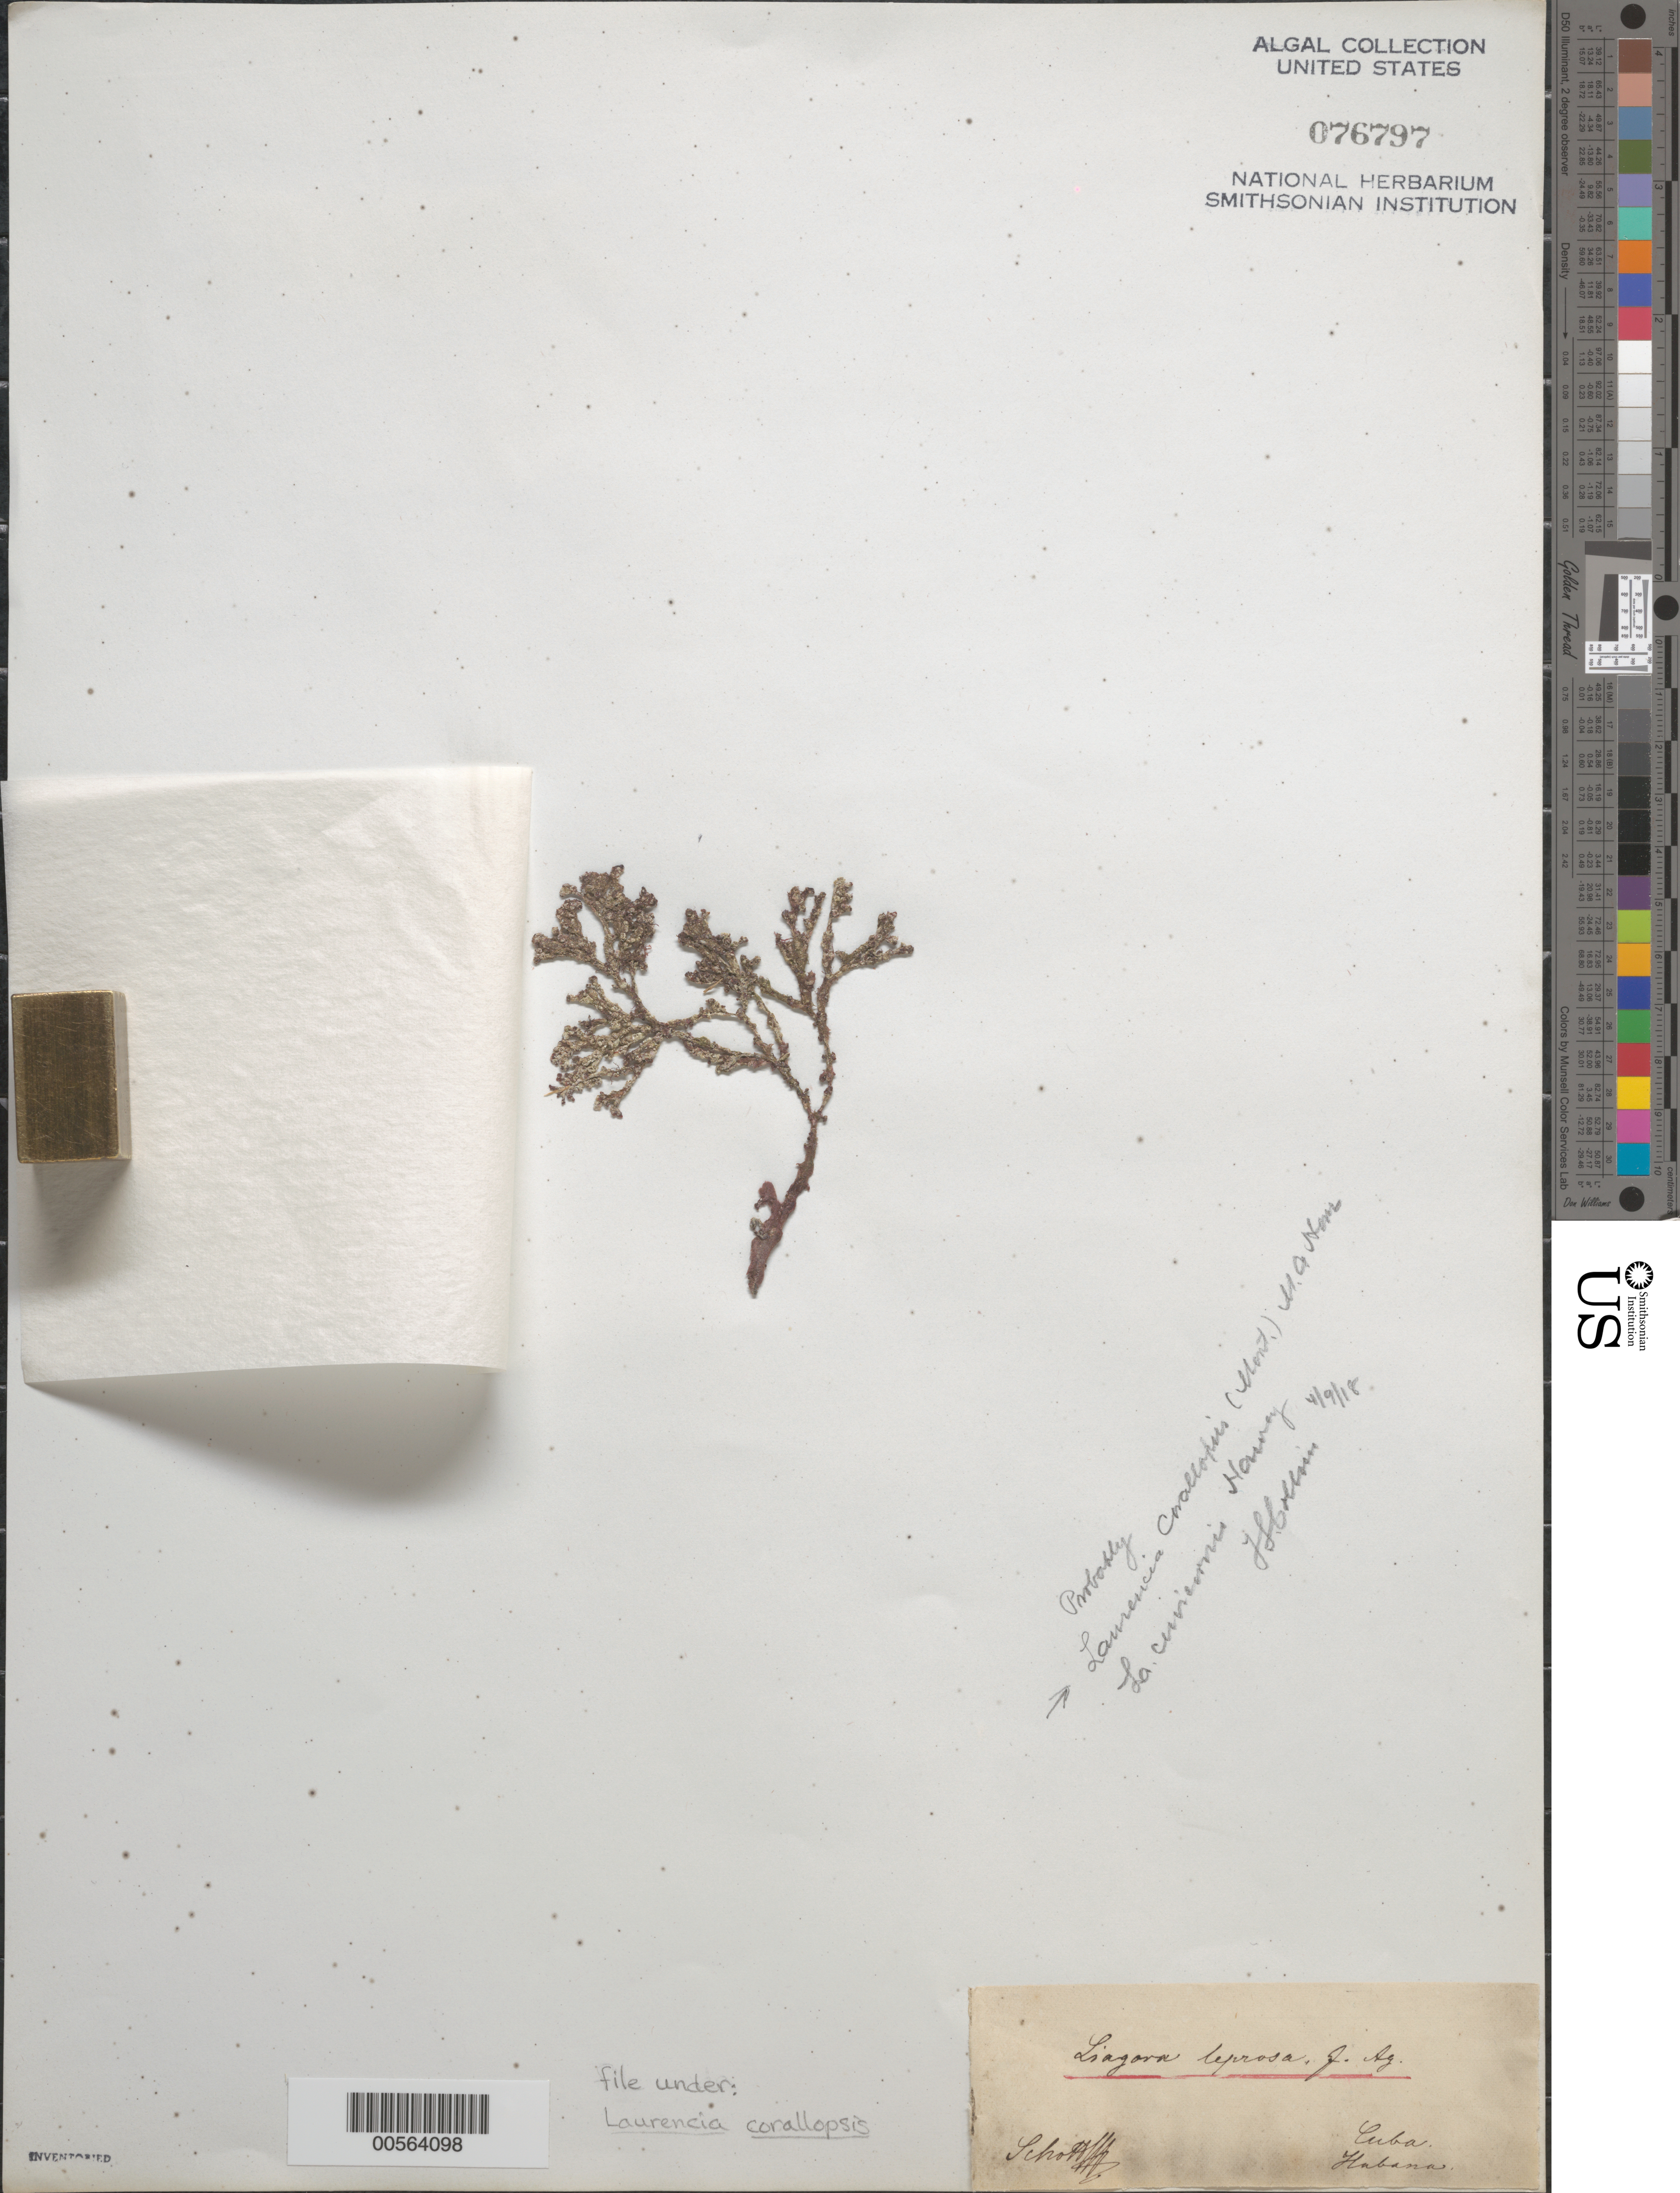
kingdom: Plantae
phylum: Rhodophyta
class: Florideophyceae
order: Ceramiales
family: Rhodomelaceae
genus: Palisada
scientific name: Palisada corallopsis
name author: (Montagne) Sentíes et al.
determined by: Algae name updating Project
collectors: A. C. V. Schott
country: Cuba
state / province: La Habana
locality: Havana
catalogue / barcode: US 76797